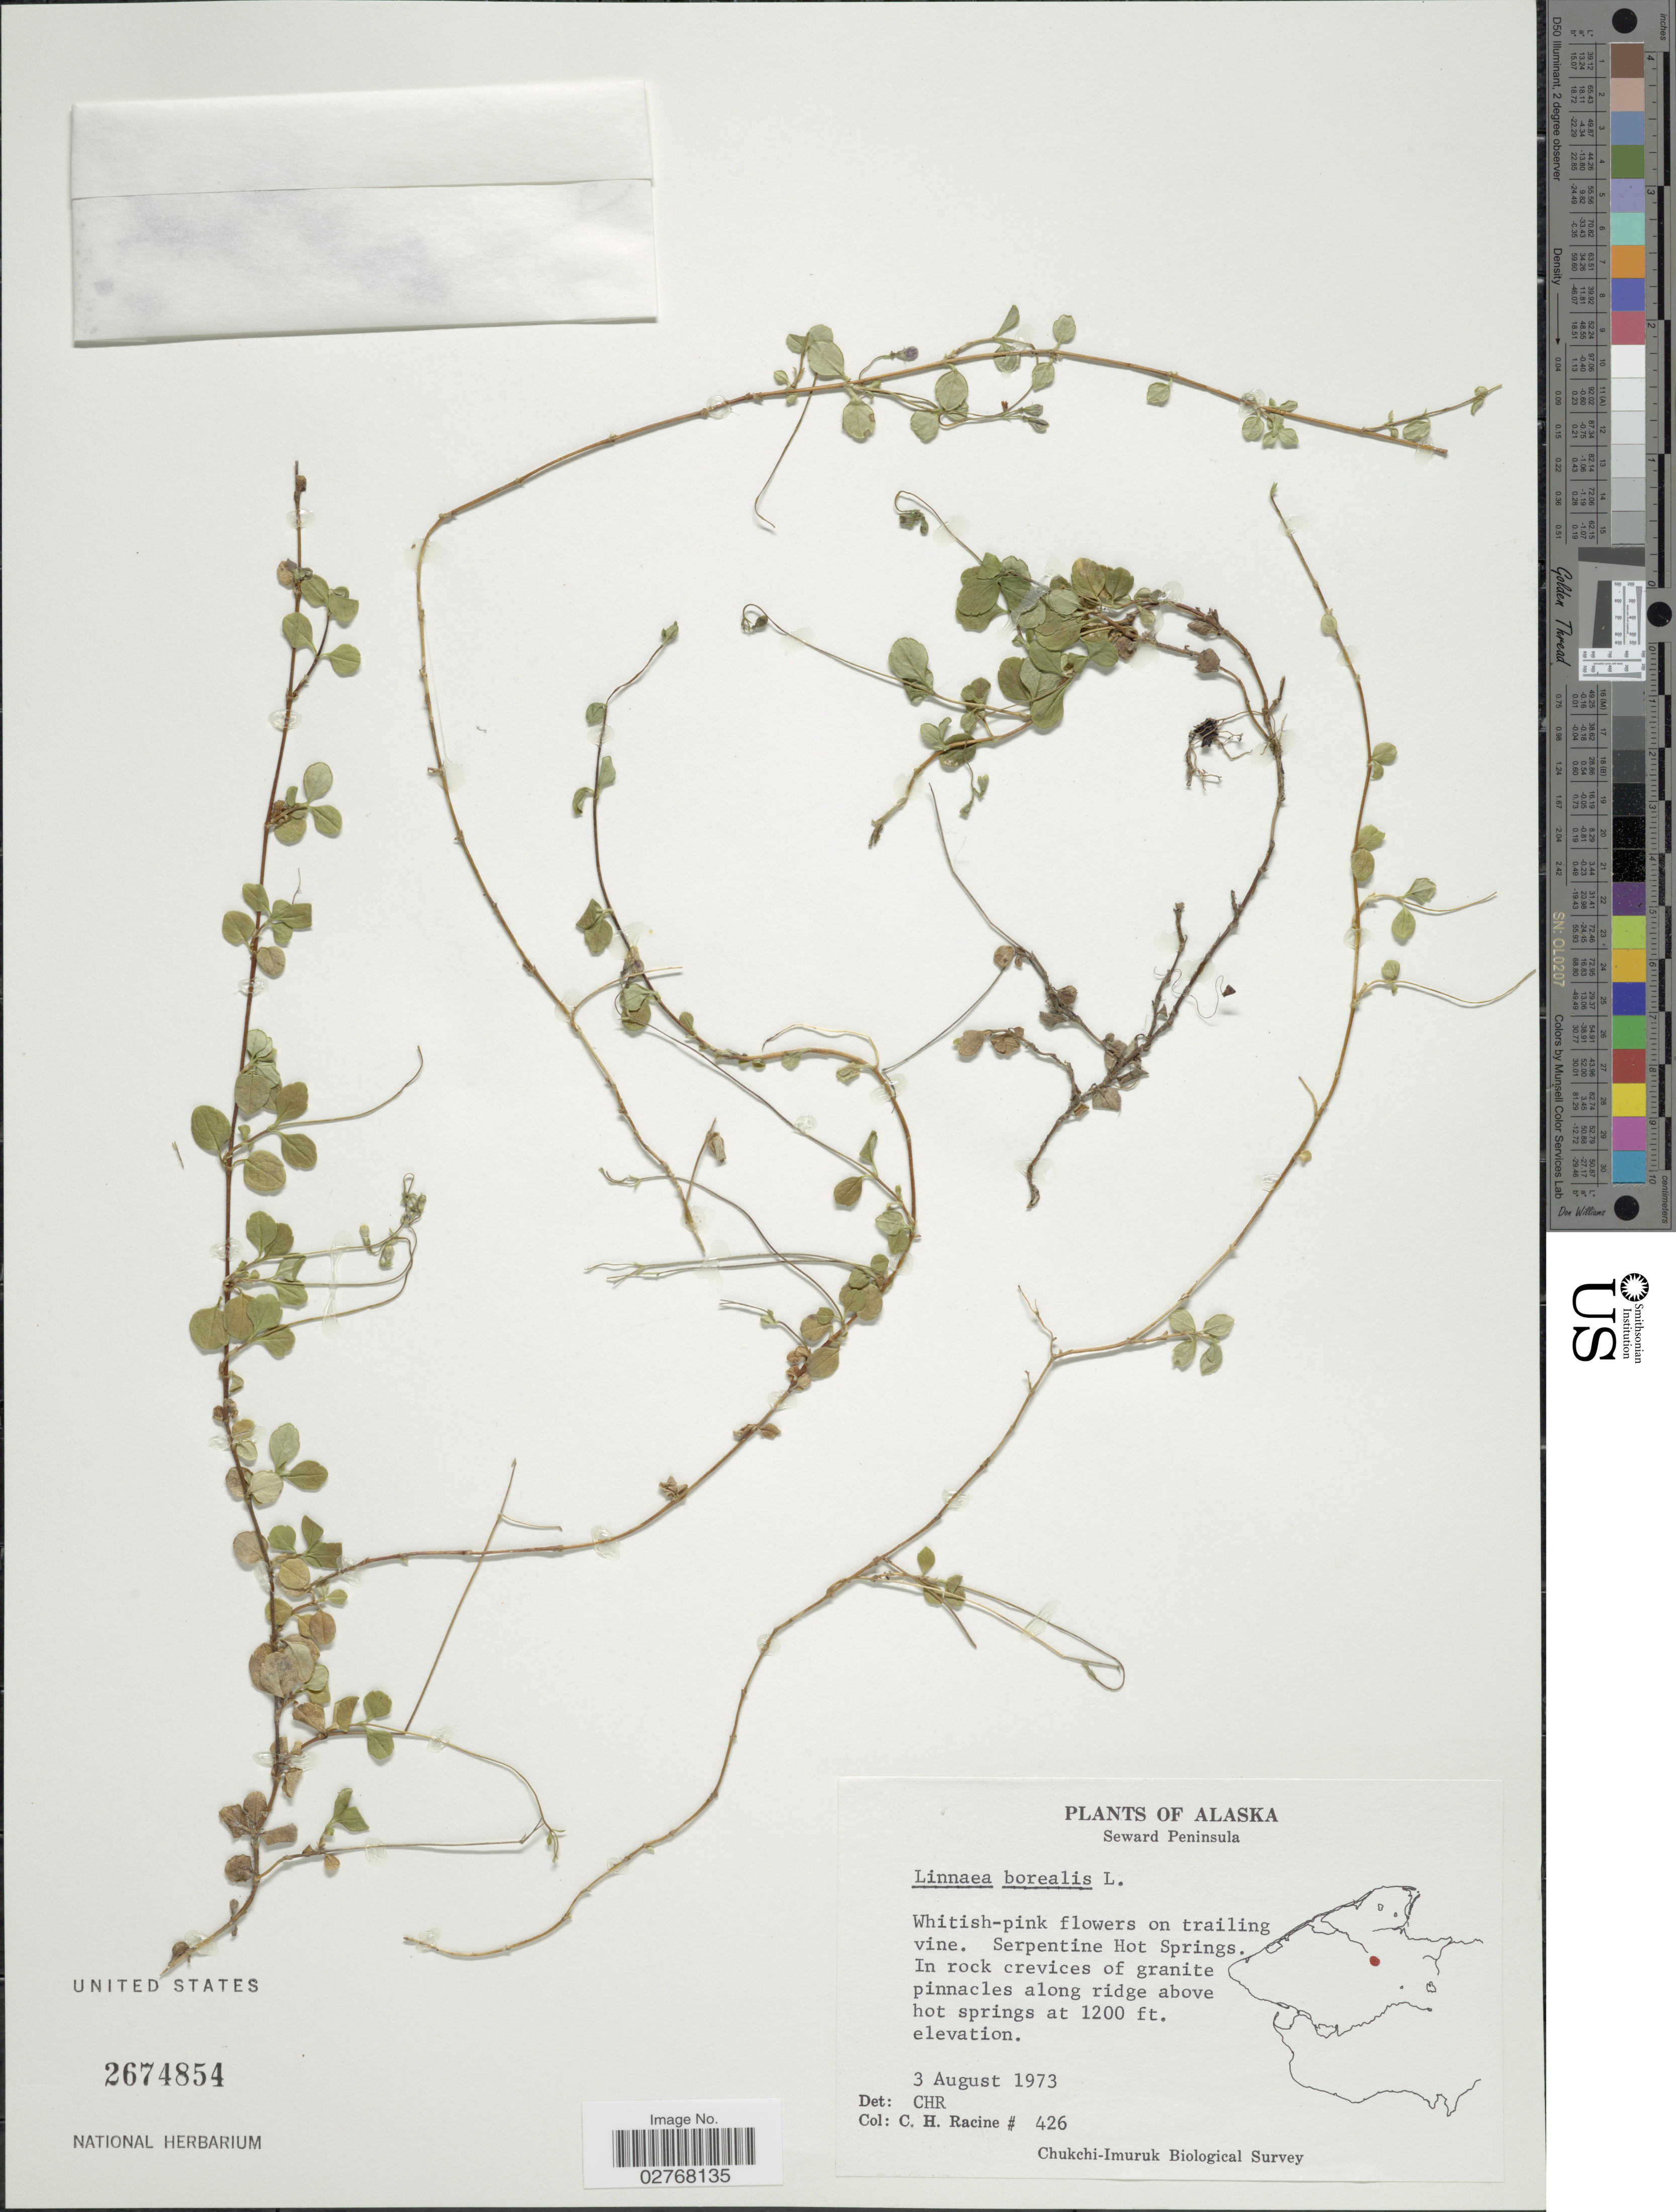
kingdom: Plantae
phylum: Tracheophyta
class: Magnoliopsida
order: Dipsacales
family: Caprifoliaceae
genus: Linnaea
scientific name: Linnaea borealis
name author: L.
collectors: C. Racine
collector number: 426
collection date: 1973-08-03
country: United States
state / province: Alaska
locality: Seward Peninsula, Serpentine Hot Springs, In rock crevices of granite pinnacles along ridge above hot springs.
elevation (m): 366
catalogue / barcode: US 2674854